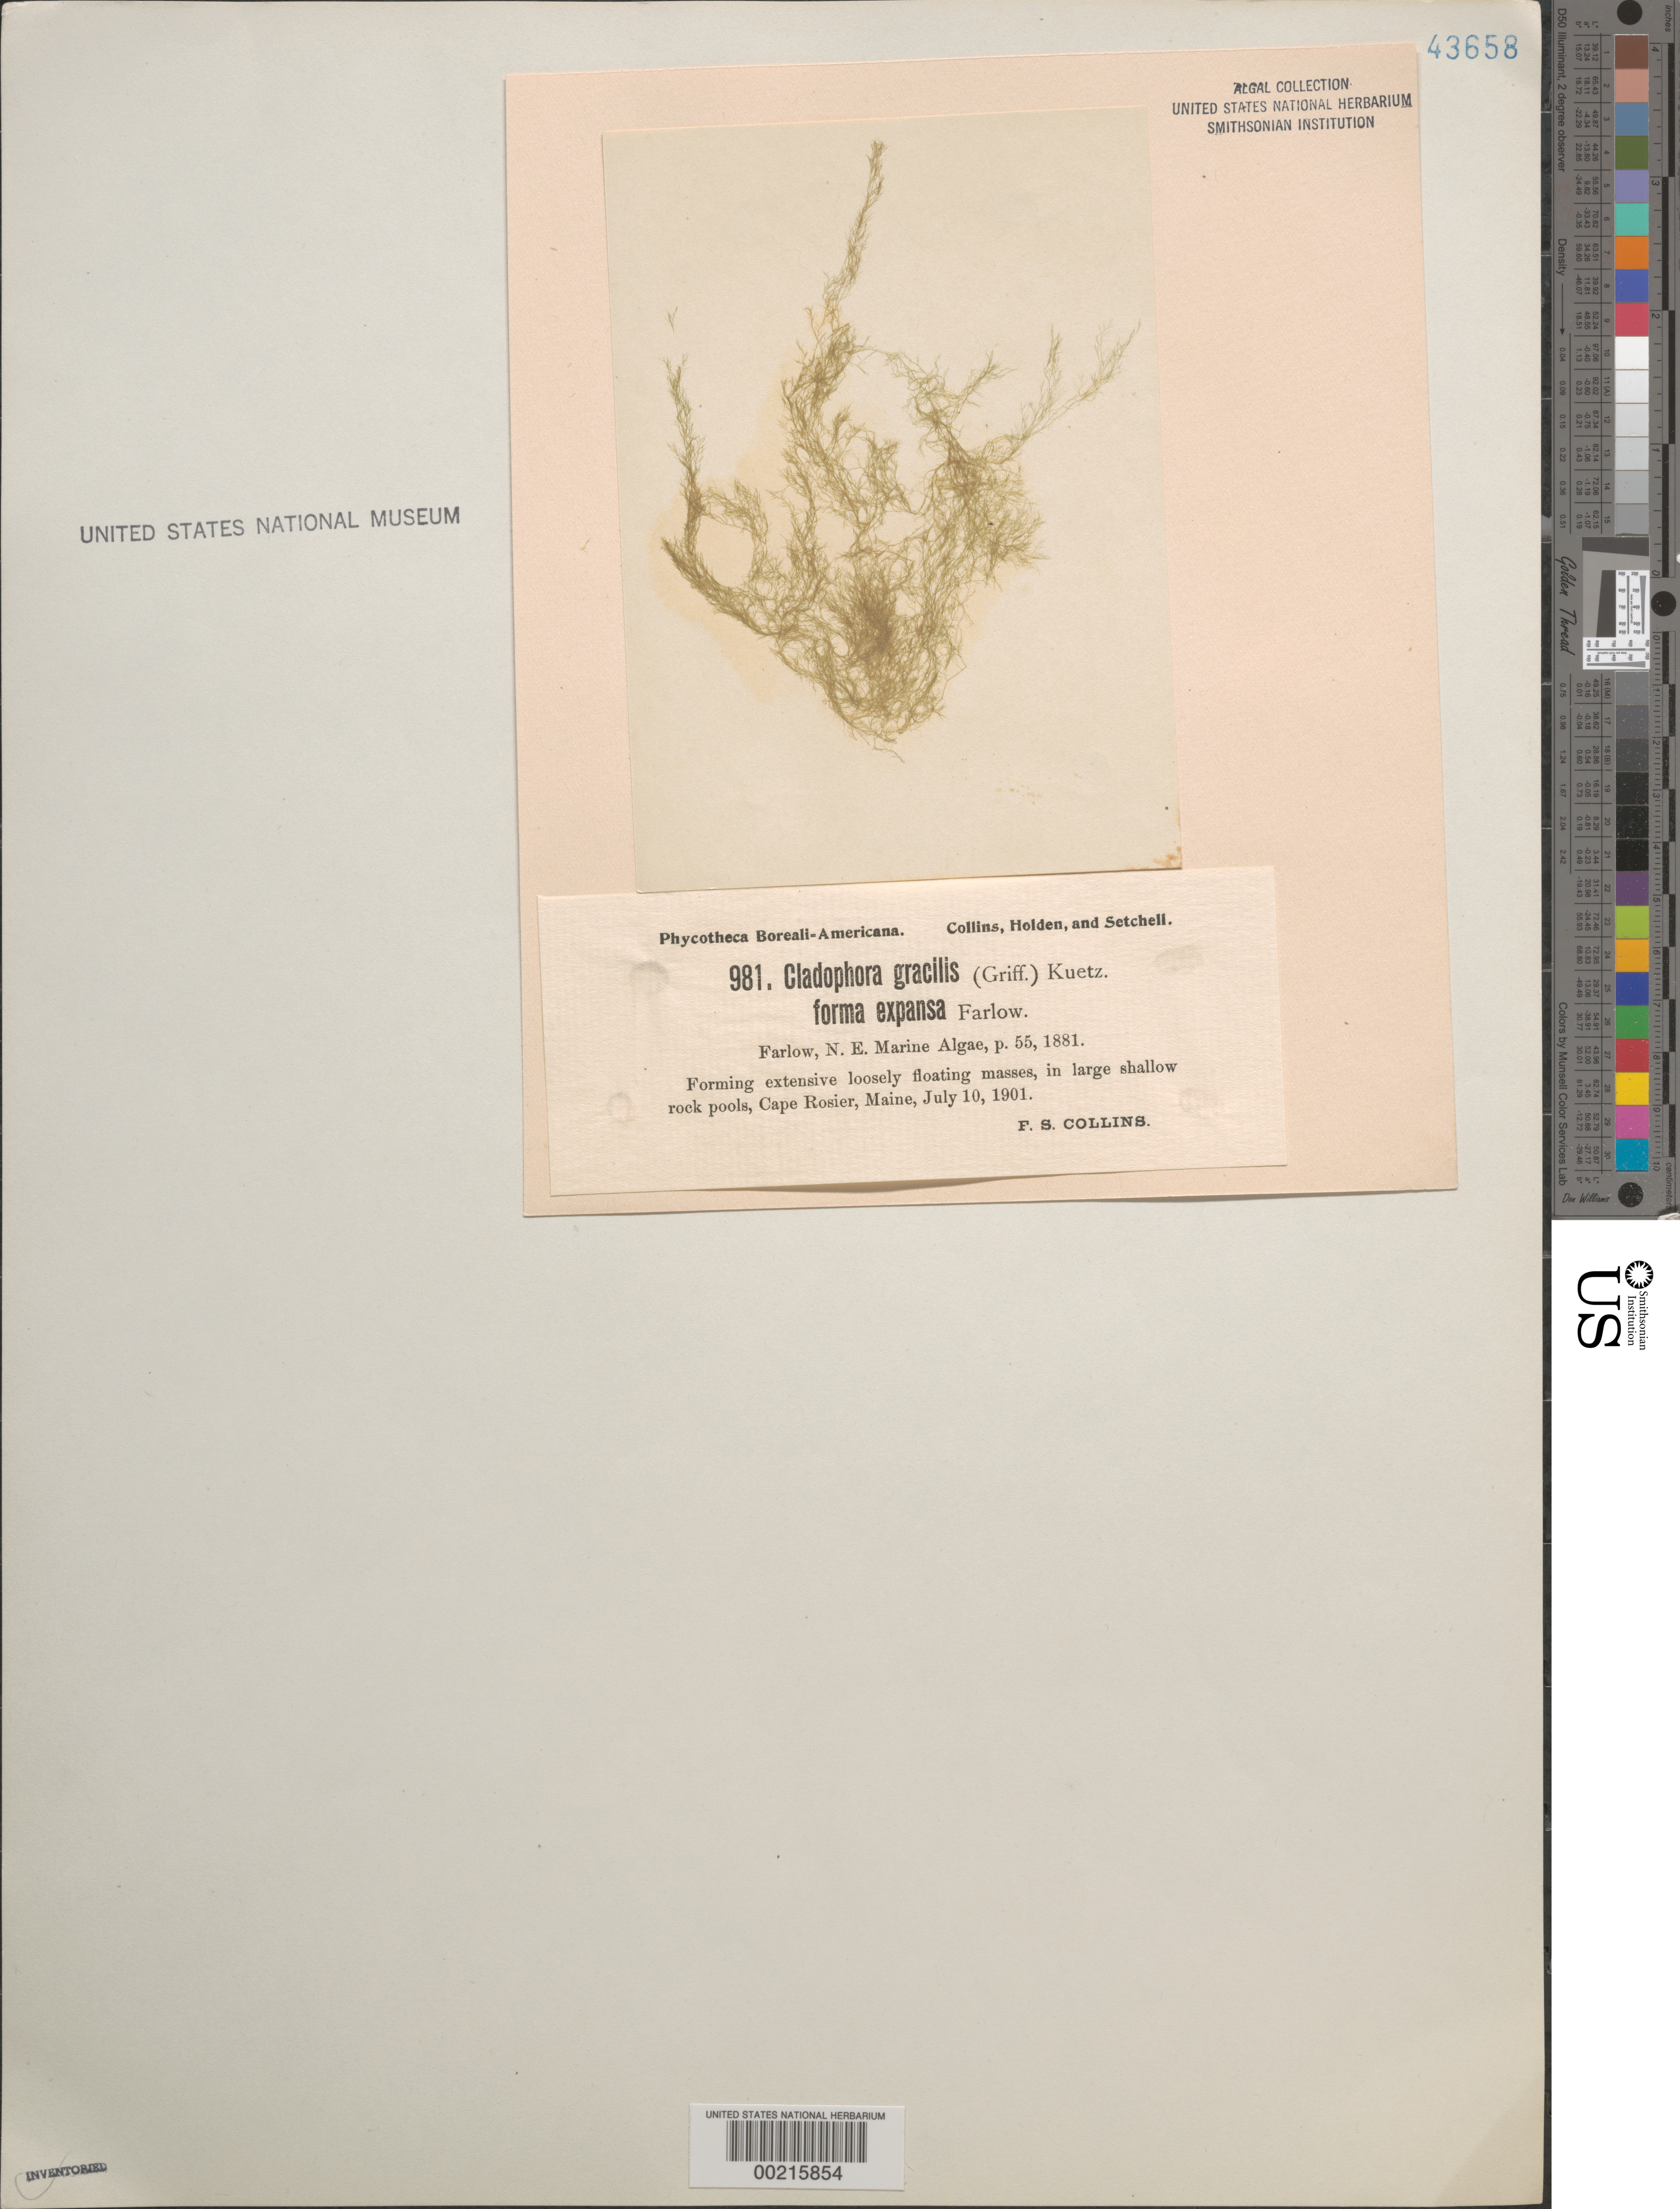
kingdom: Plantae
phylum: Chlorophyta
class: Ulvophyceae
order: Cladophorales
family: Cladophoraceae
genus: Cladophora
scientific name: Cladophora gracilis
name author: (Griff.) Kütz.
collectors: F. Collins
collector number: PB-A 981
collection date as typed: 10 Jul 1901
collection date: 1901-07-10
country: United States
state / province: Maine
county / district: Hancock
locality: Cape Rosier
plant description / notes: Collins, Holden & Setchell, Phycotheca Boreali-Americana, as Cladophora gracilis f. expansa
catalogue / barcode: US 43658